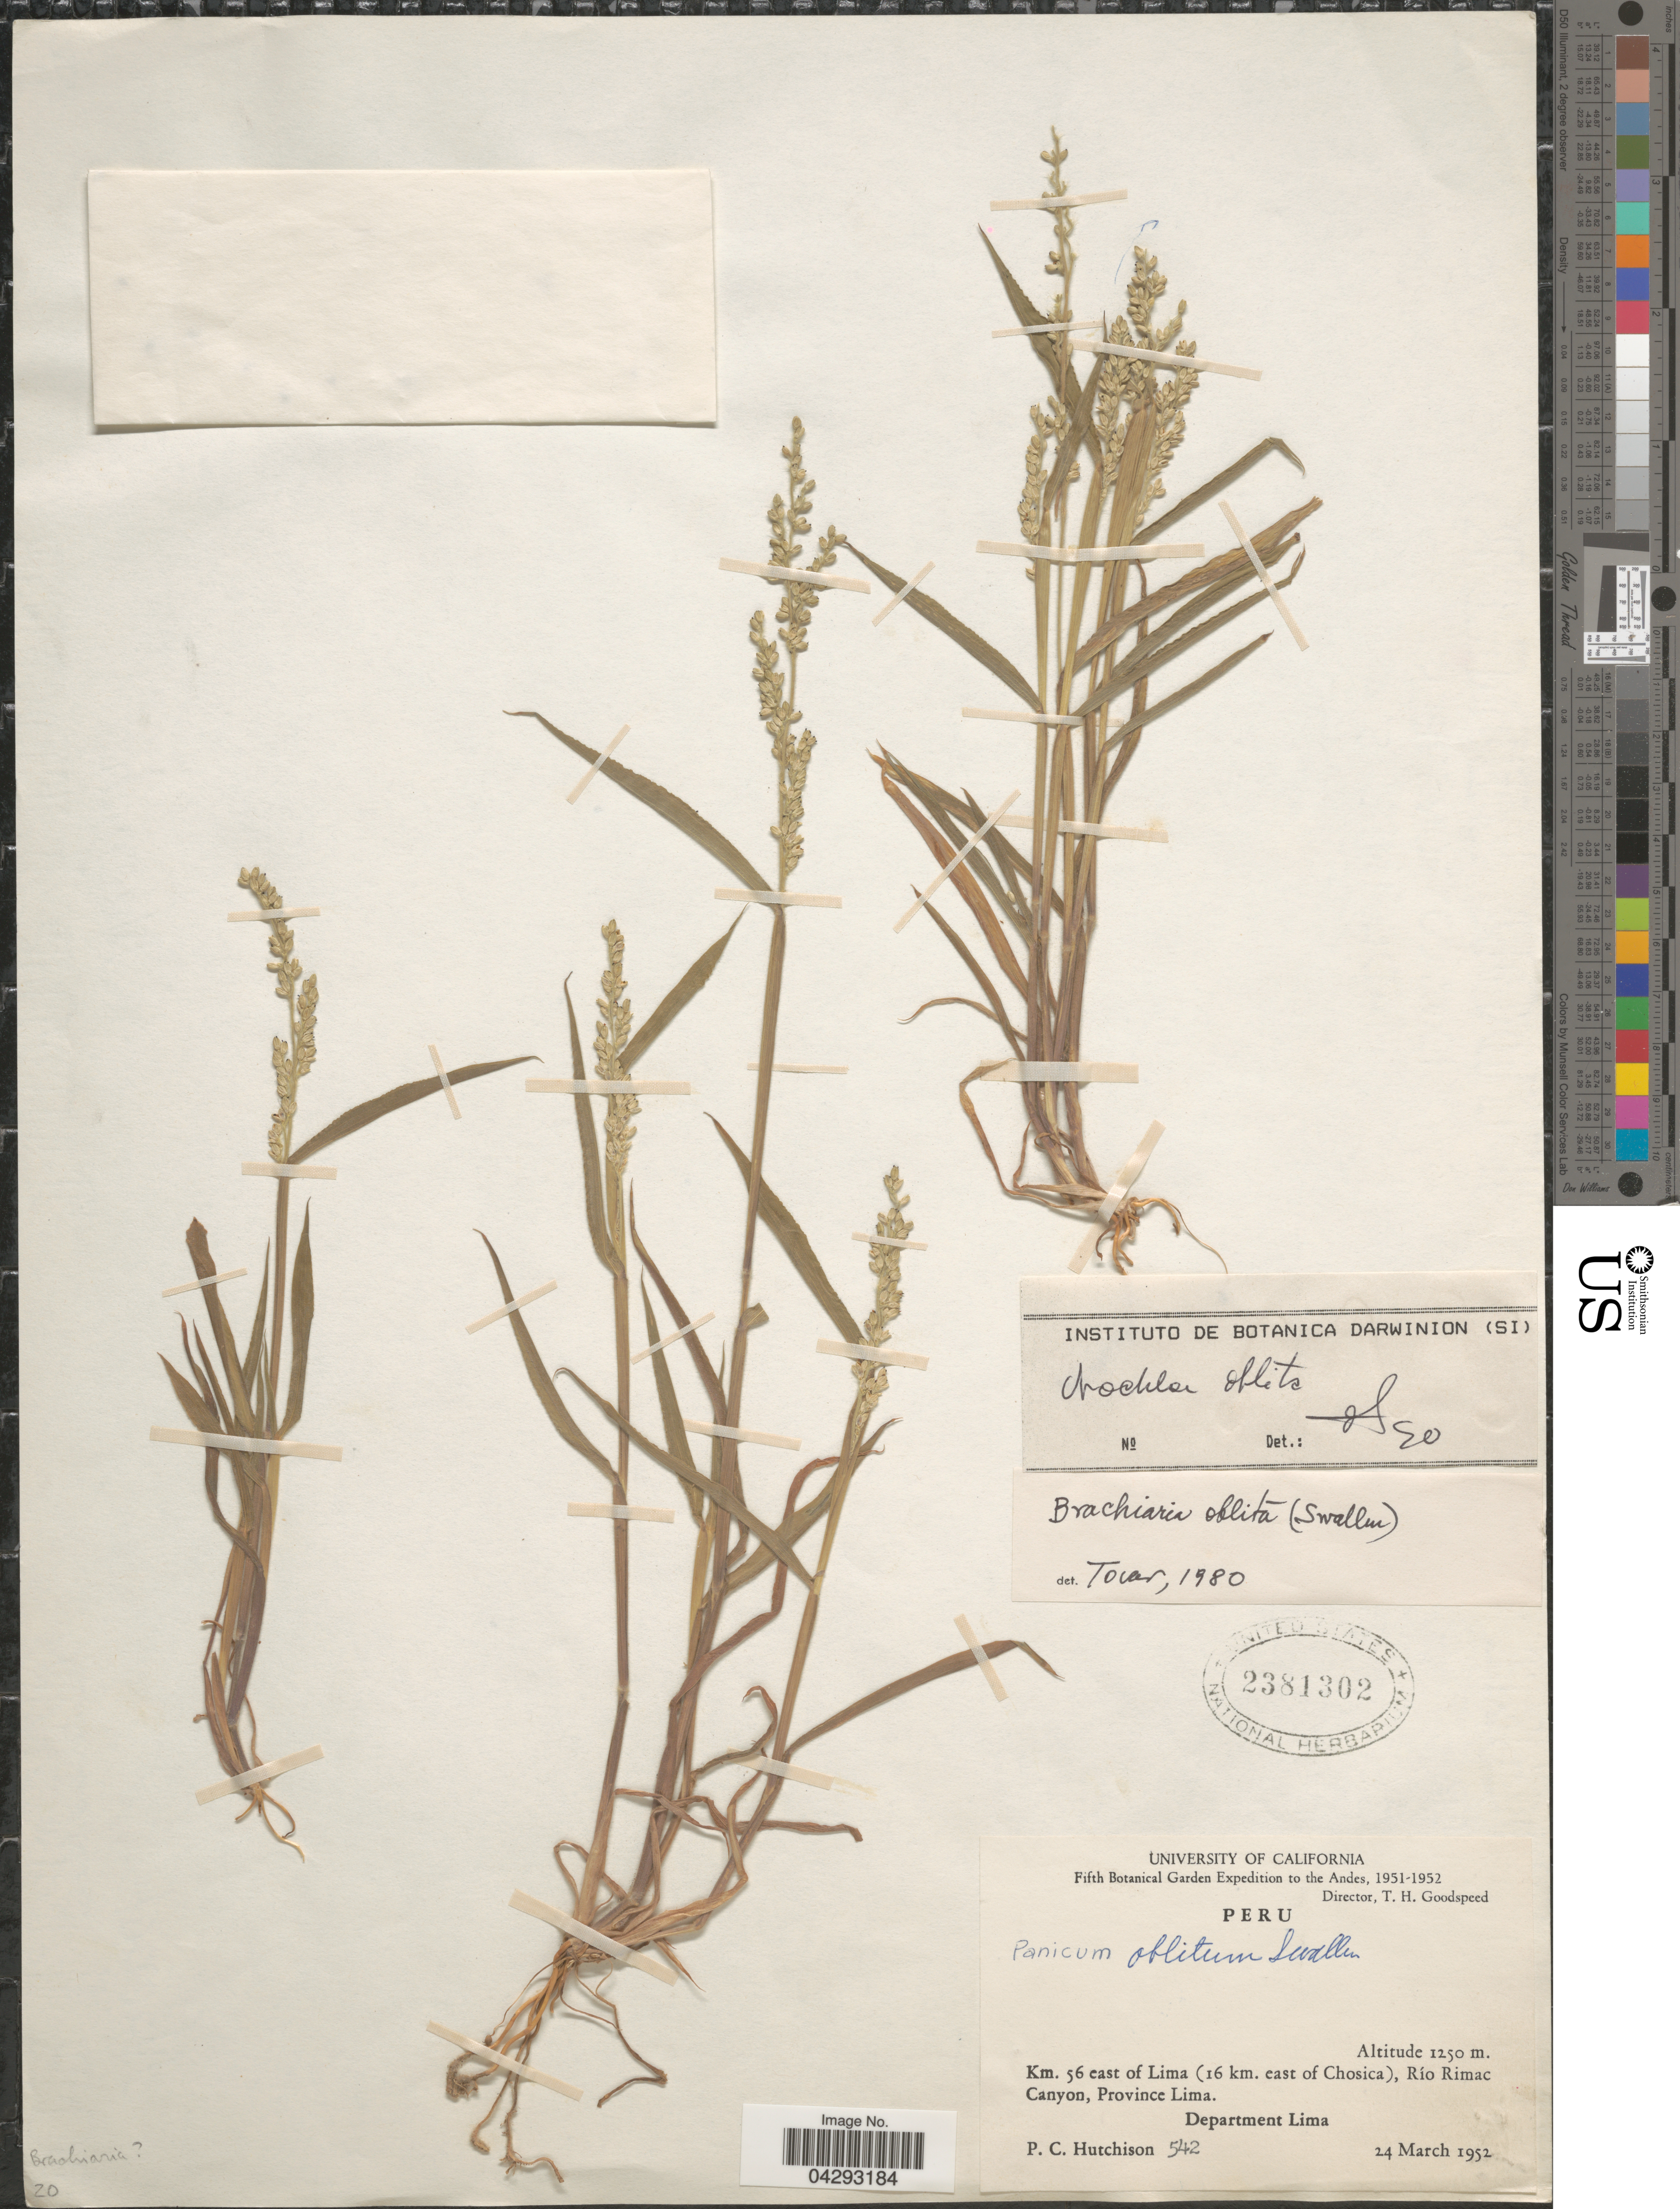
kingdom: Plantae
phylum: Tracheophyta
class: Liliopsida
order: Poales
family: Poaceae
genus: Urochloa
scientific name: Urochloa oblita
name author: (Swallen) Morrone & Zuloaga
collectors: P. C. Hutchison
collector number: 542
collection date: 1952-03-24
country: Peru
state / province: Lima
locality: Fifth Botanical Garden Expedition to the Andes, 1951 - 1952. Km. 56 east of Lima (16 km. east of Chosica), Río Rimac Canyon, Province Lima. Department Lima.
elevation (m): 1250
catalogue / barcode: US 2381302